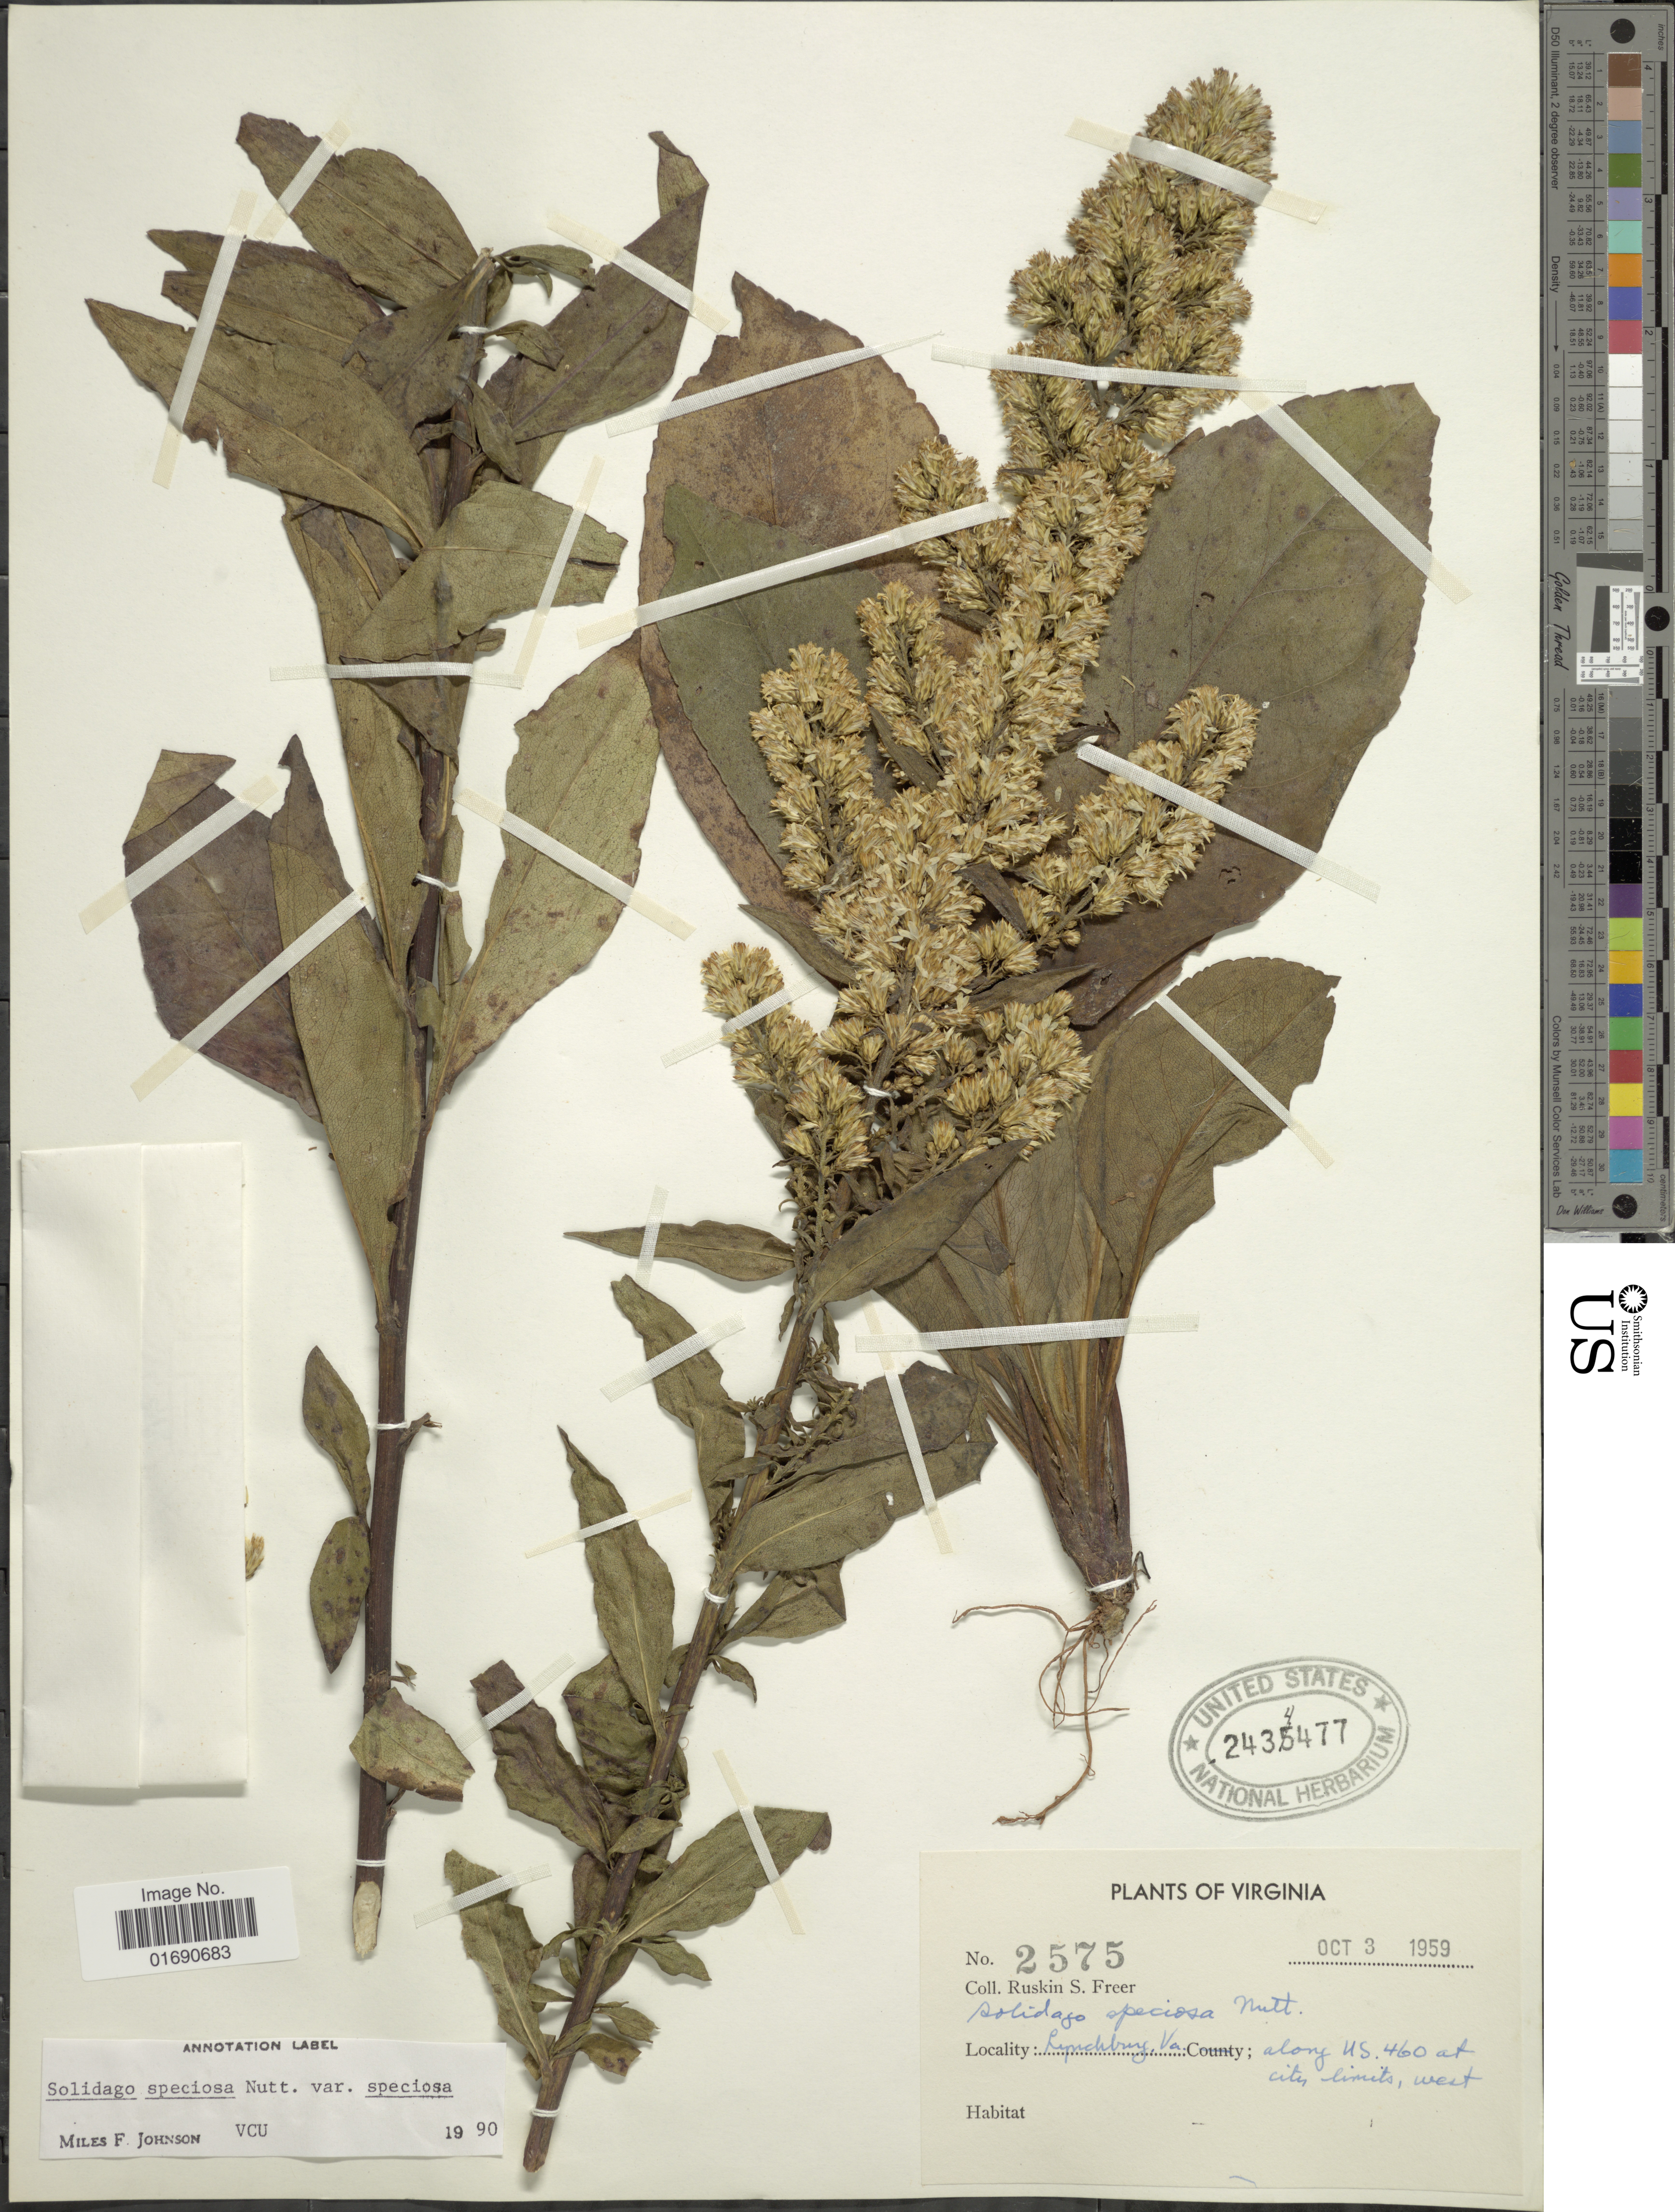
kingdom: Plantae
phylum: Tracheophyta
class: Magnoliopsida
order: Asterales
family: Asteraceae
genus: Solidago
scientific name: Solidago speciosa var. speciosa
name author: Nutt.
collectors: R. Freer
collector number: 2575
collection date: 1959-10-03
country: United States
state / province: Virginia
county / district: City of Lynchburg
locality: Lynchburg; along US 460 at city, limits, west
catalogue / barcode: US 2434477